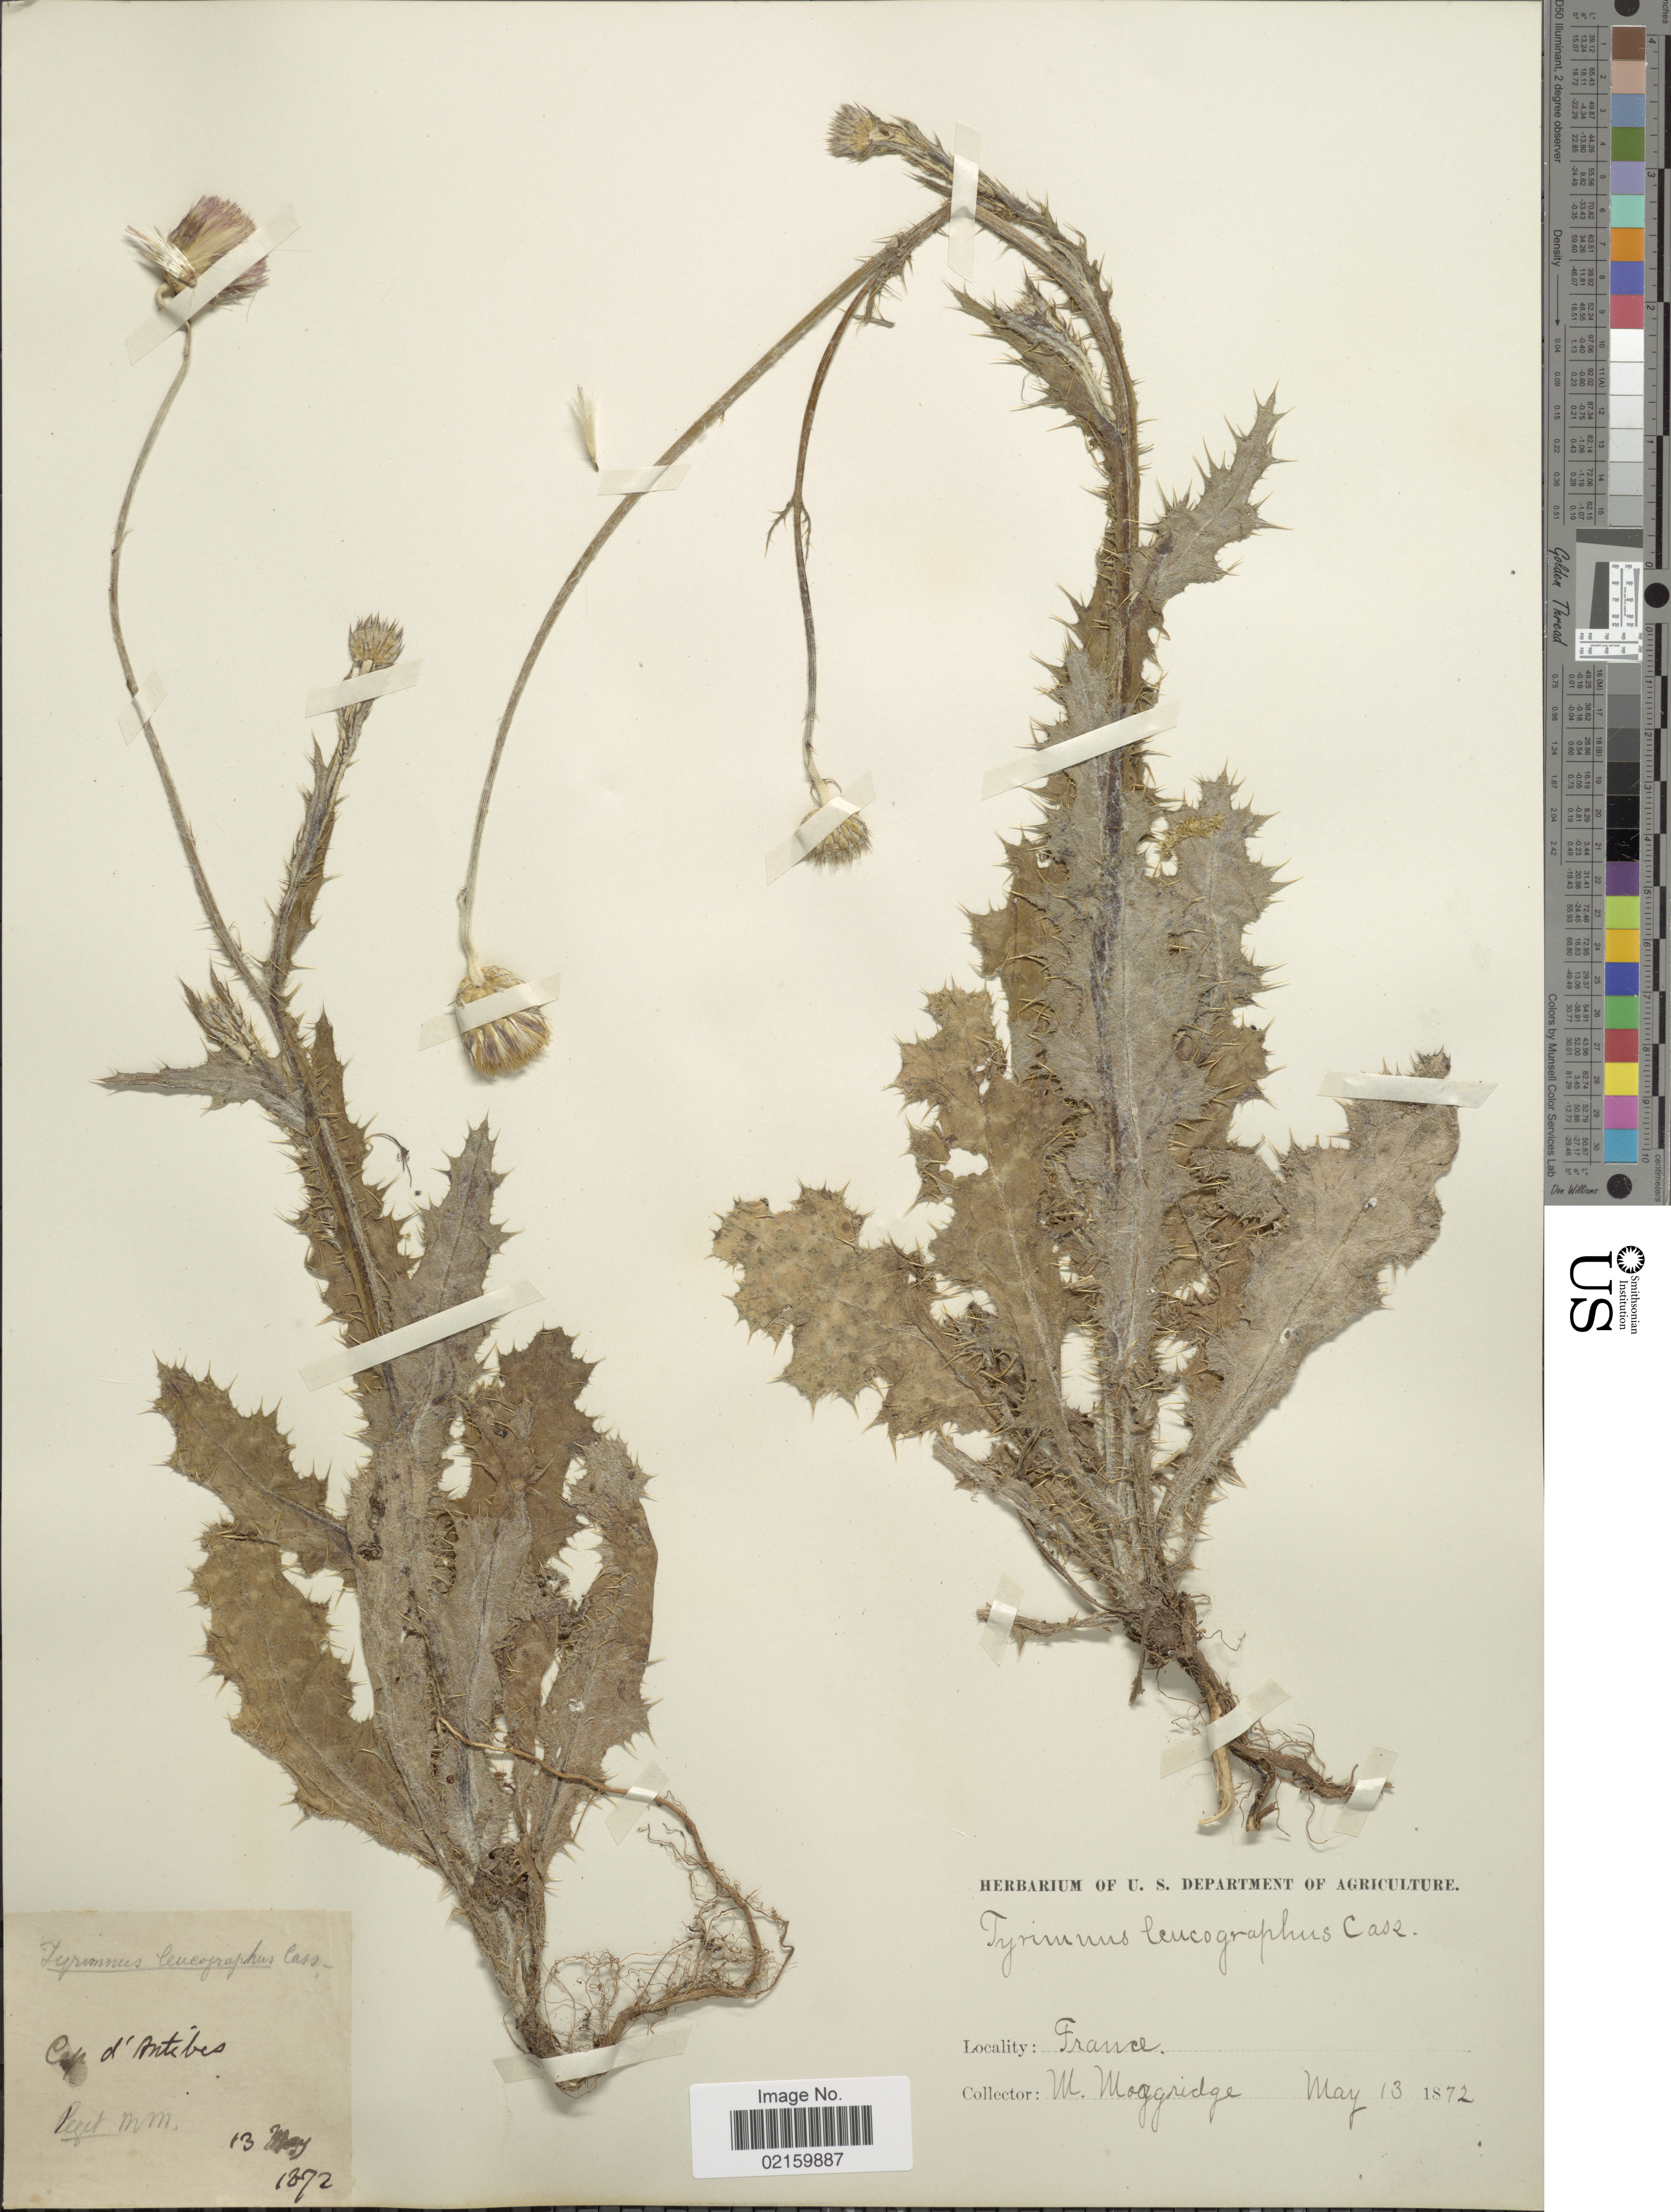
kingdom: Plantae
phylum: Tracheophyta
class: Magnoliopsida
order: Asterales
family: Asteraceae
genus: Tyrimnus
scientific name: Tyrimnus leucographus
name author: Cass.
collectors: M. Moggridge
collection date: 1872-05-13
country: France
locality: Cop d'Anitbes